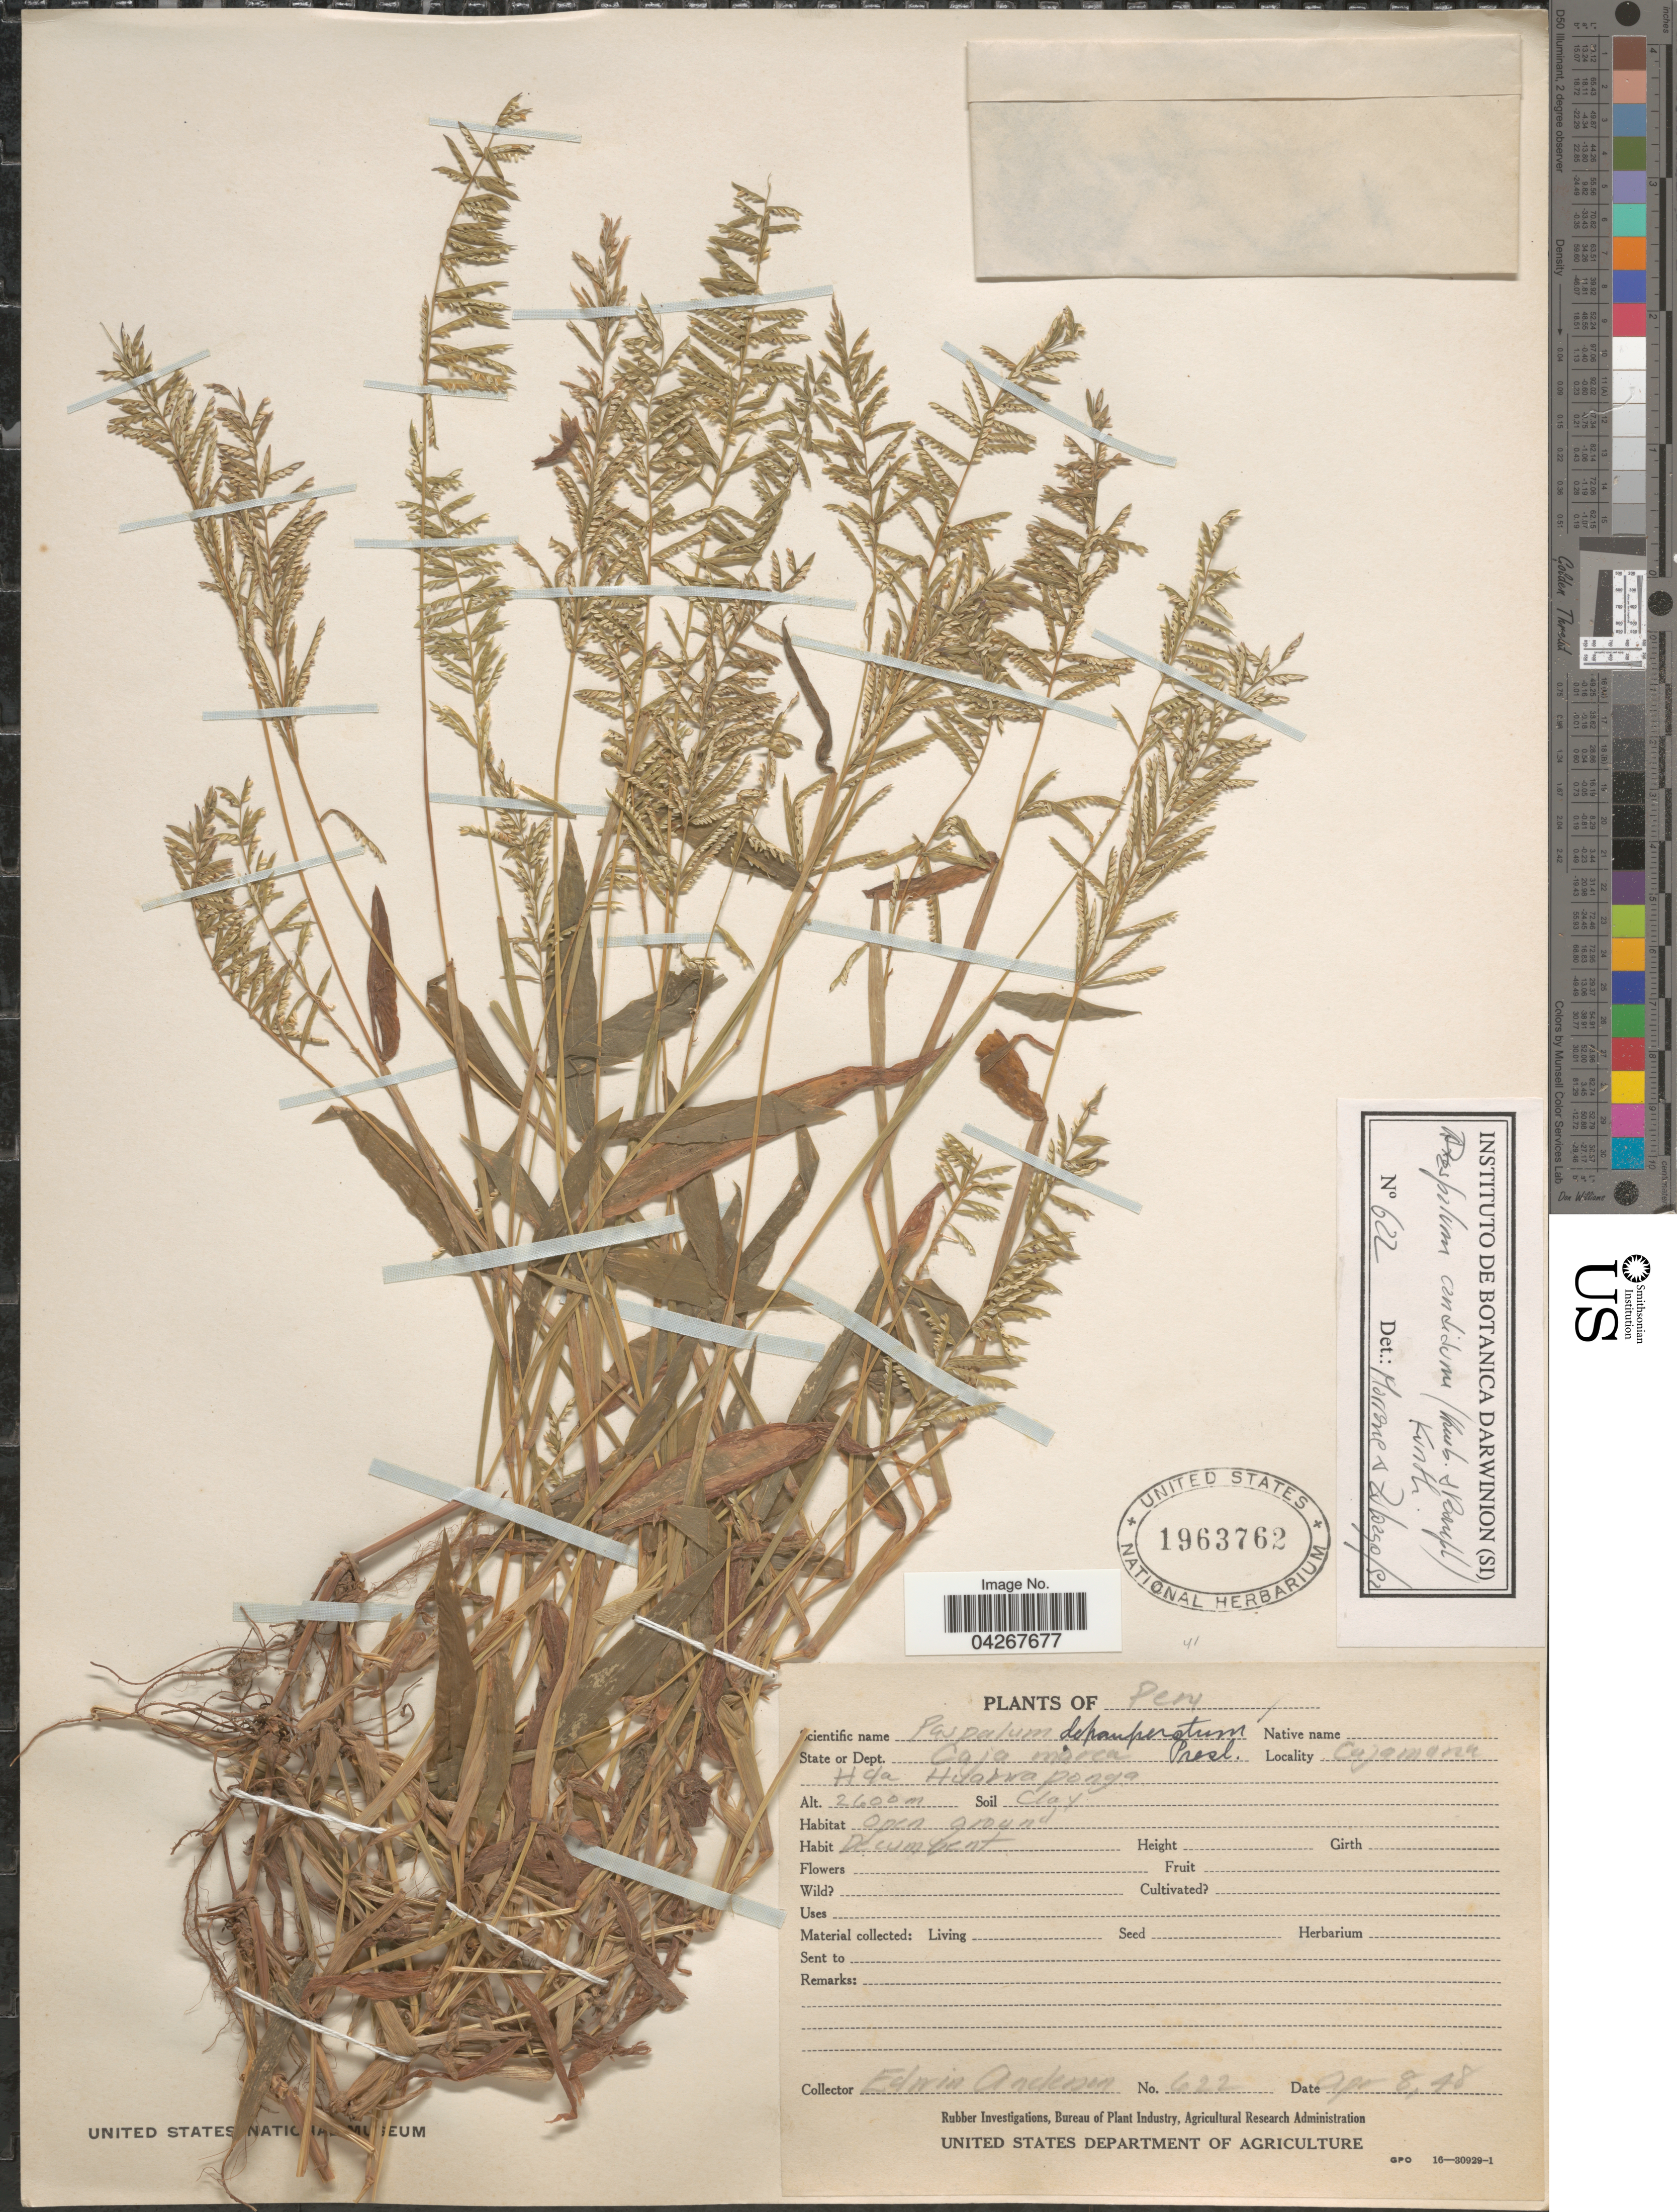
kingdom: Plantae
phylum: Tracheophyta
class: Liliopsida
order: Poales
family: Poaceae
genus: Paspalum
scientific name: Paspalum candidum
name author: (Humb. & Bonpl. ex Fleugge) Kunth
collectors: E. Anderson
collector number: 622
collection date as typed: Transcribed d/m/y: 8/4/48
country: Peru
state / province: Cajamarca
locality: Cajamarca, Hda. Huairapongo, Dept. Cajamarca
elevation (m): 2600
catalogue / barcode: US 1963762